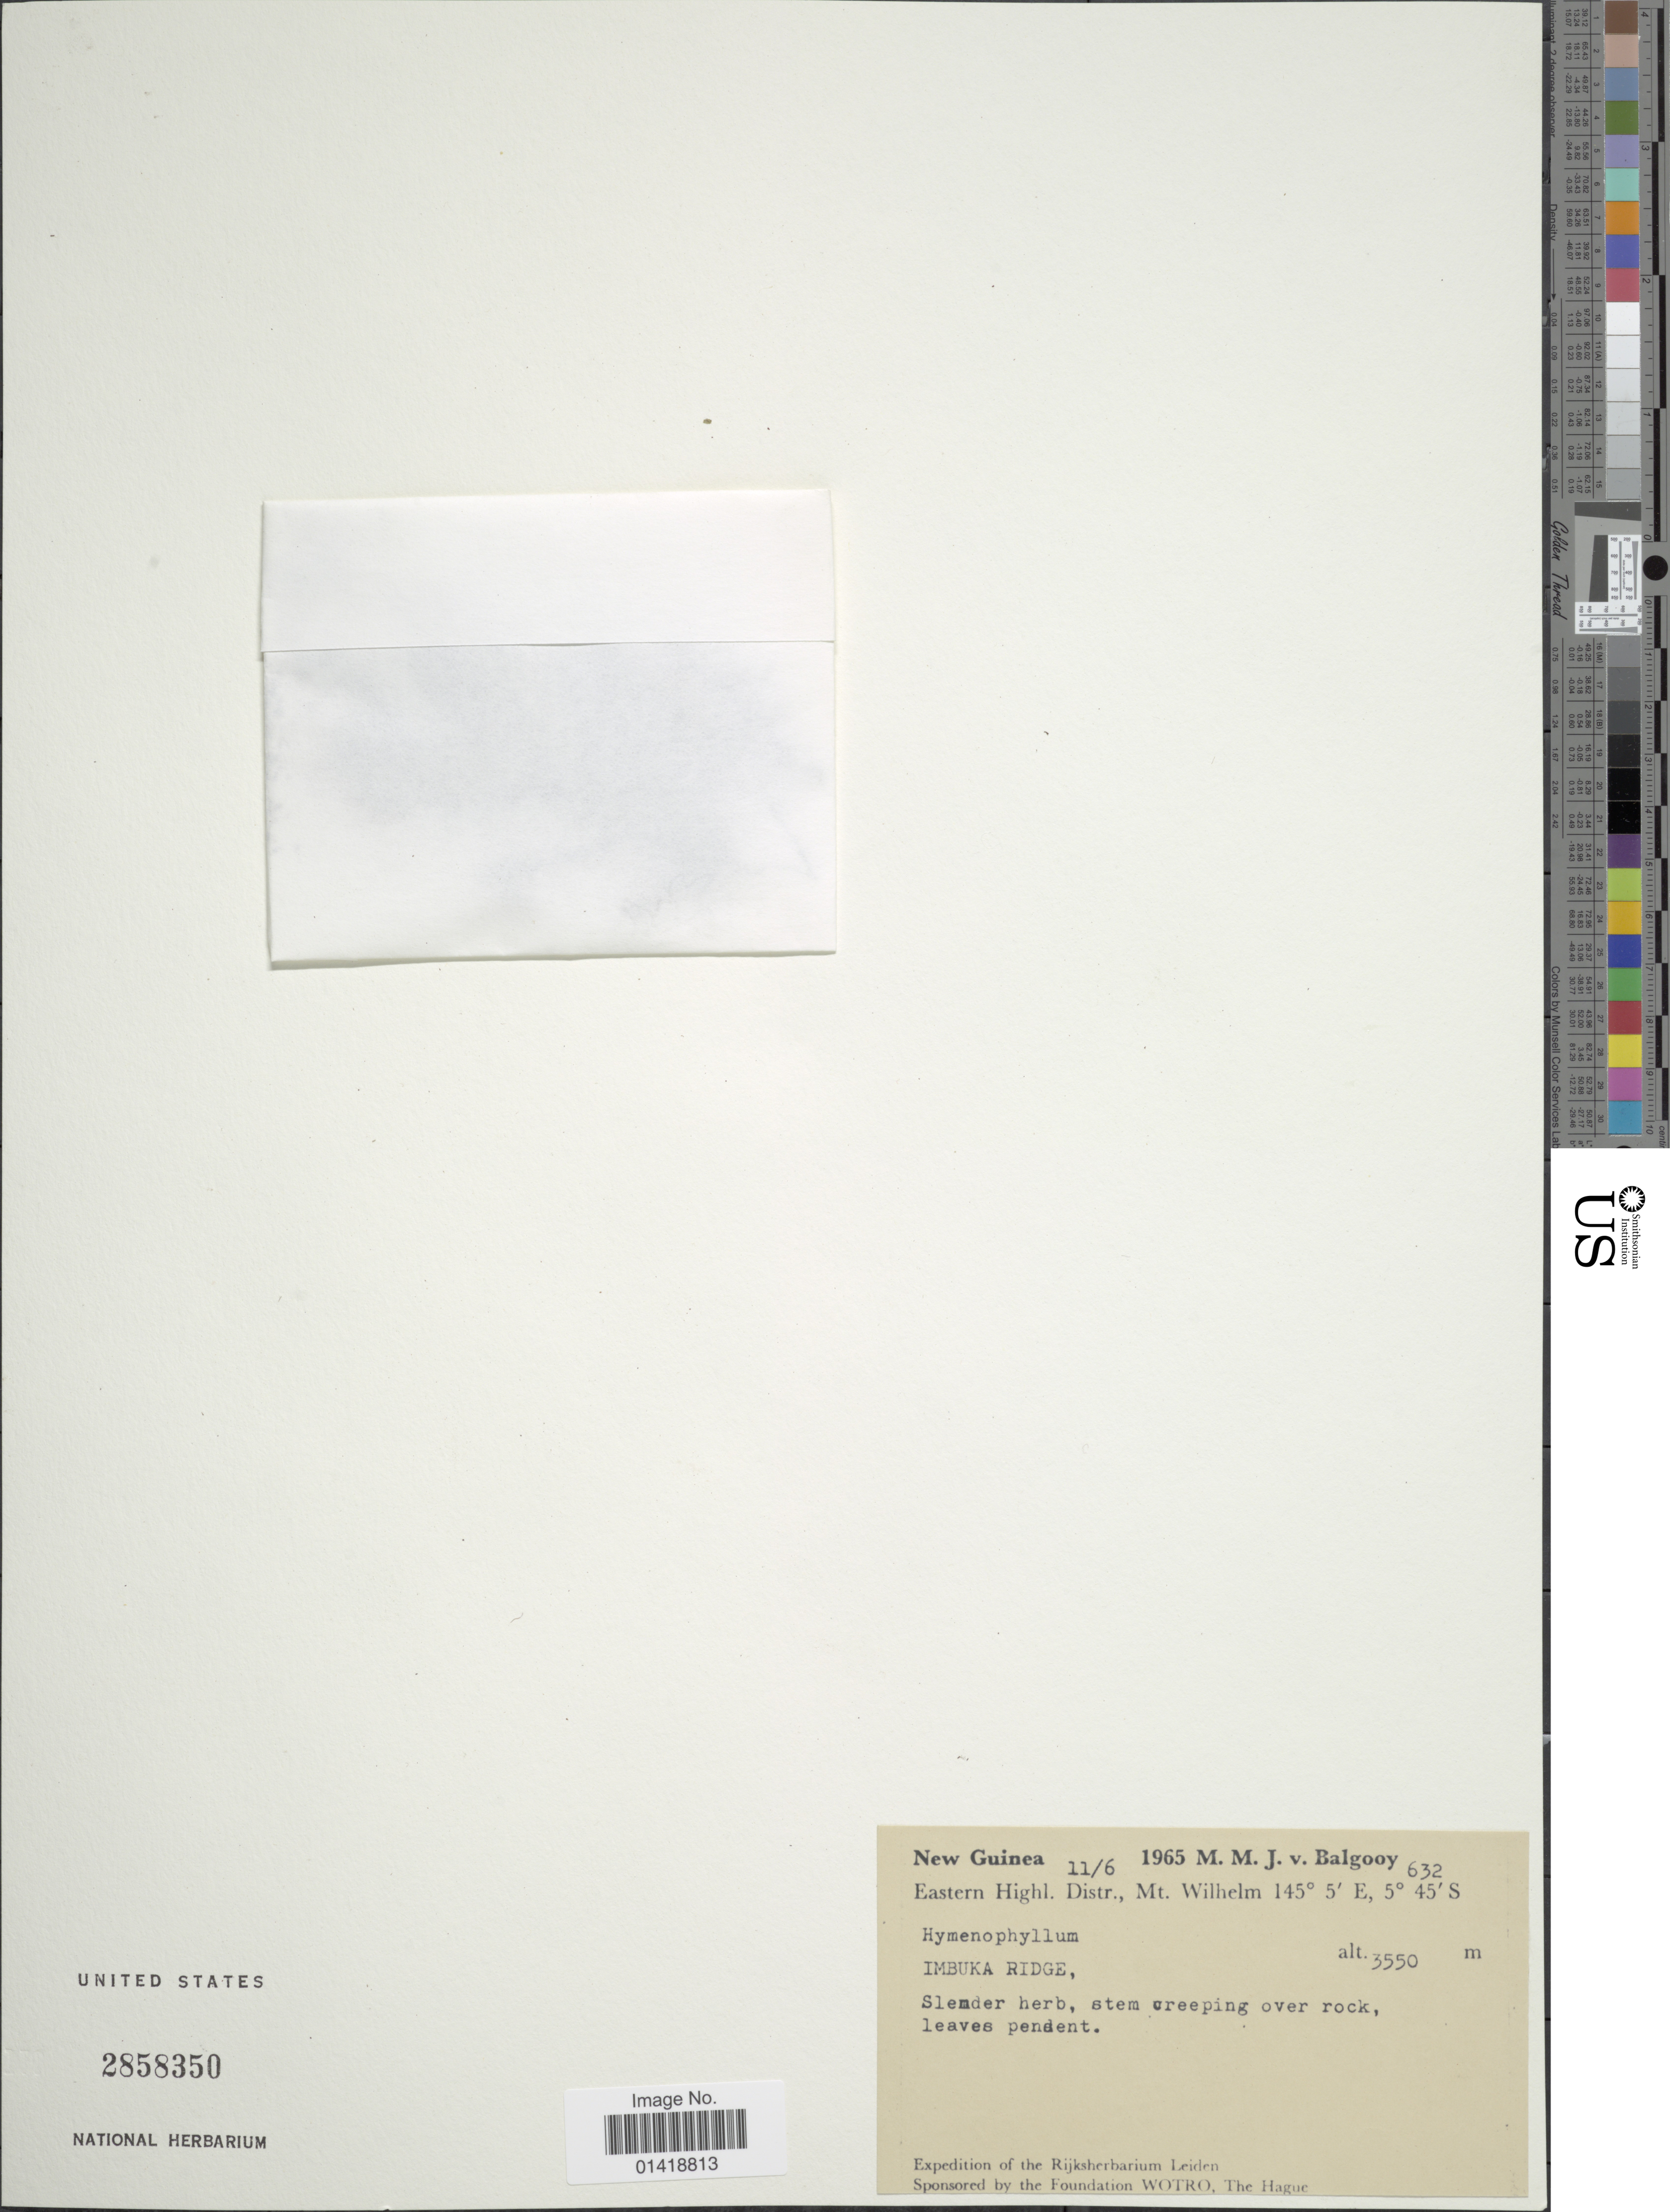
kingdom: Plantae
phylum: Tracheophyta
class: Polypodiopsida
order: Hymenophyllales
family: Hymenophyllaceae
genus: Hymenophyllum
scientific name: Hymenophyllum sp.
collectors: M. M. van Balgooy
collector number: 632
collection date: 1965-06-11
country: Papua New Guinea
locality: New Guinea. Eastern Highl. Distr. Mt. Wilhelm. Imbuka Ridge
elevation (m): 3550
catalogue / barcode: US 2858350